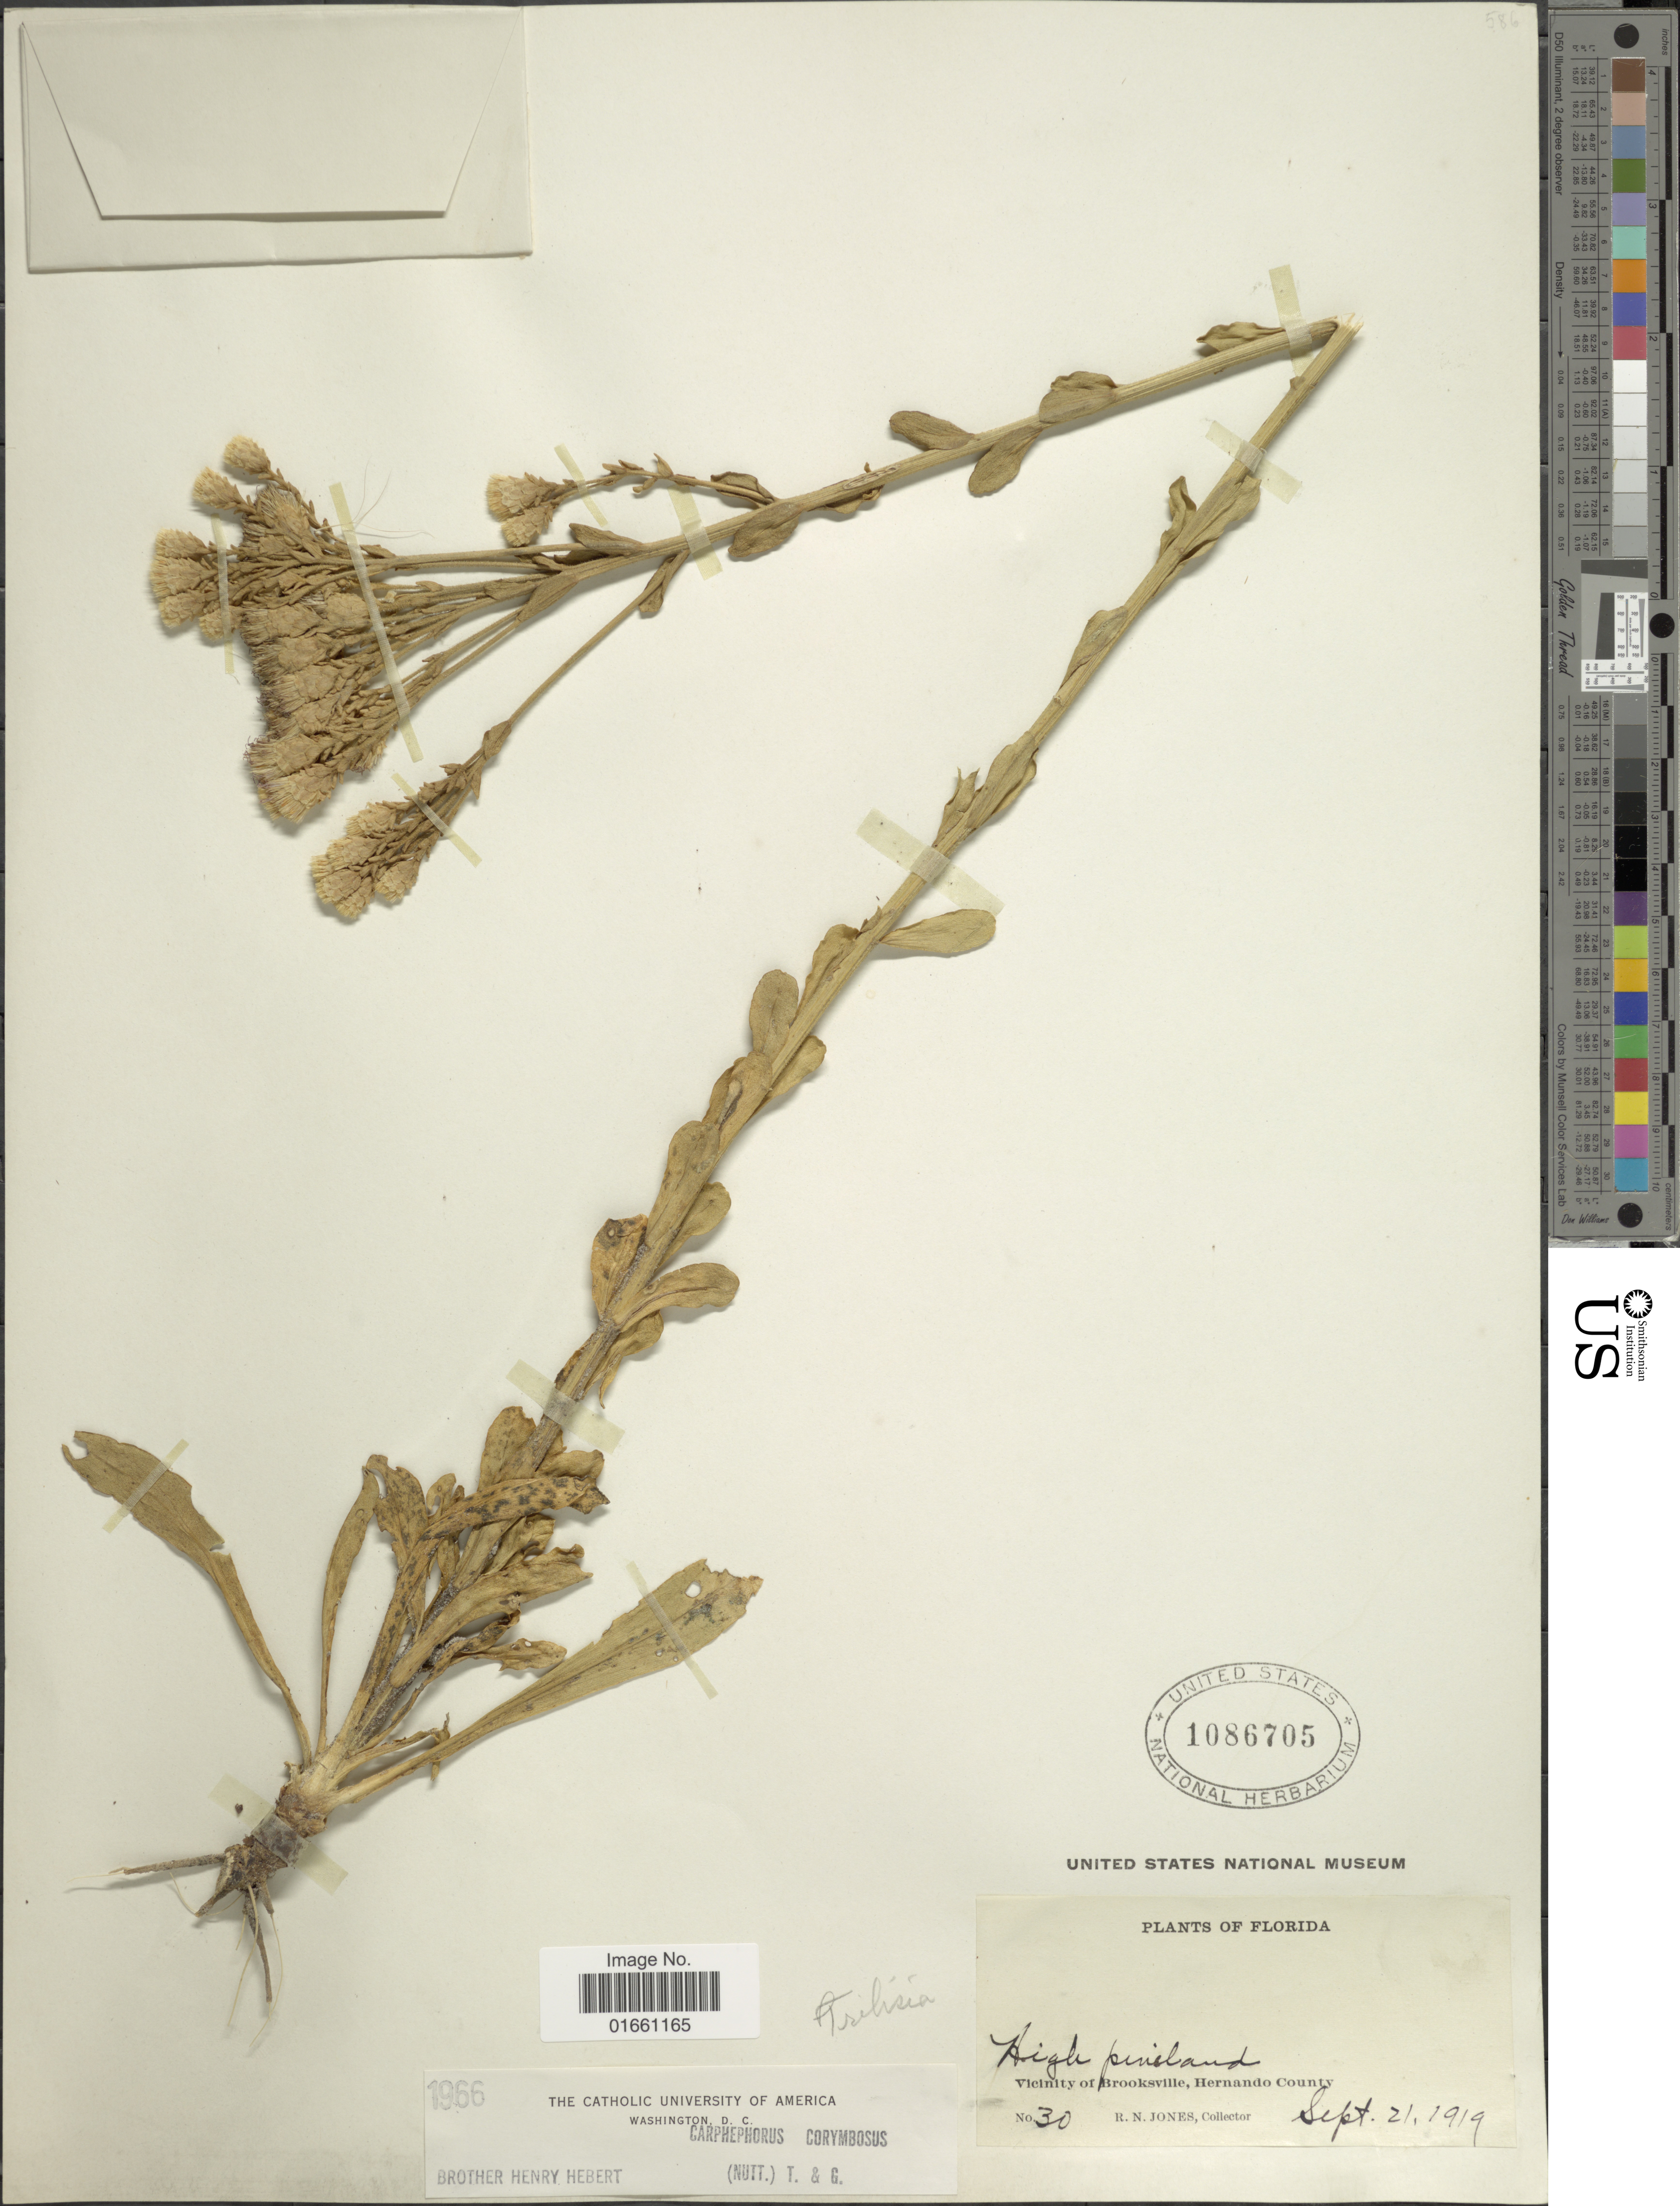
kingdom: Plantae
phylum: Tracheophyta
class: Magnoliopsida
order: Asterales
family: Asteraceae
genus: Carphephorus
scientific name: Carphephorus corymbosus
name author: (Nutt.) Torr. & A. Gray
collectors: R. N. Jones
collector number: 30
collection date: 1919-09-21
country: United States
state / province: Florida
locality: Vicinity of Broksville, Hernando County.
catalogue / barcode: US 1086705